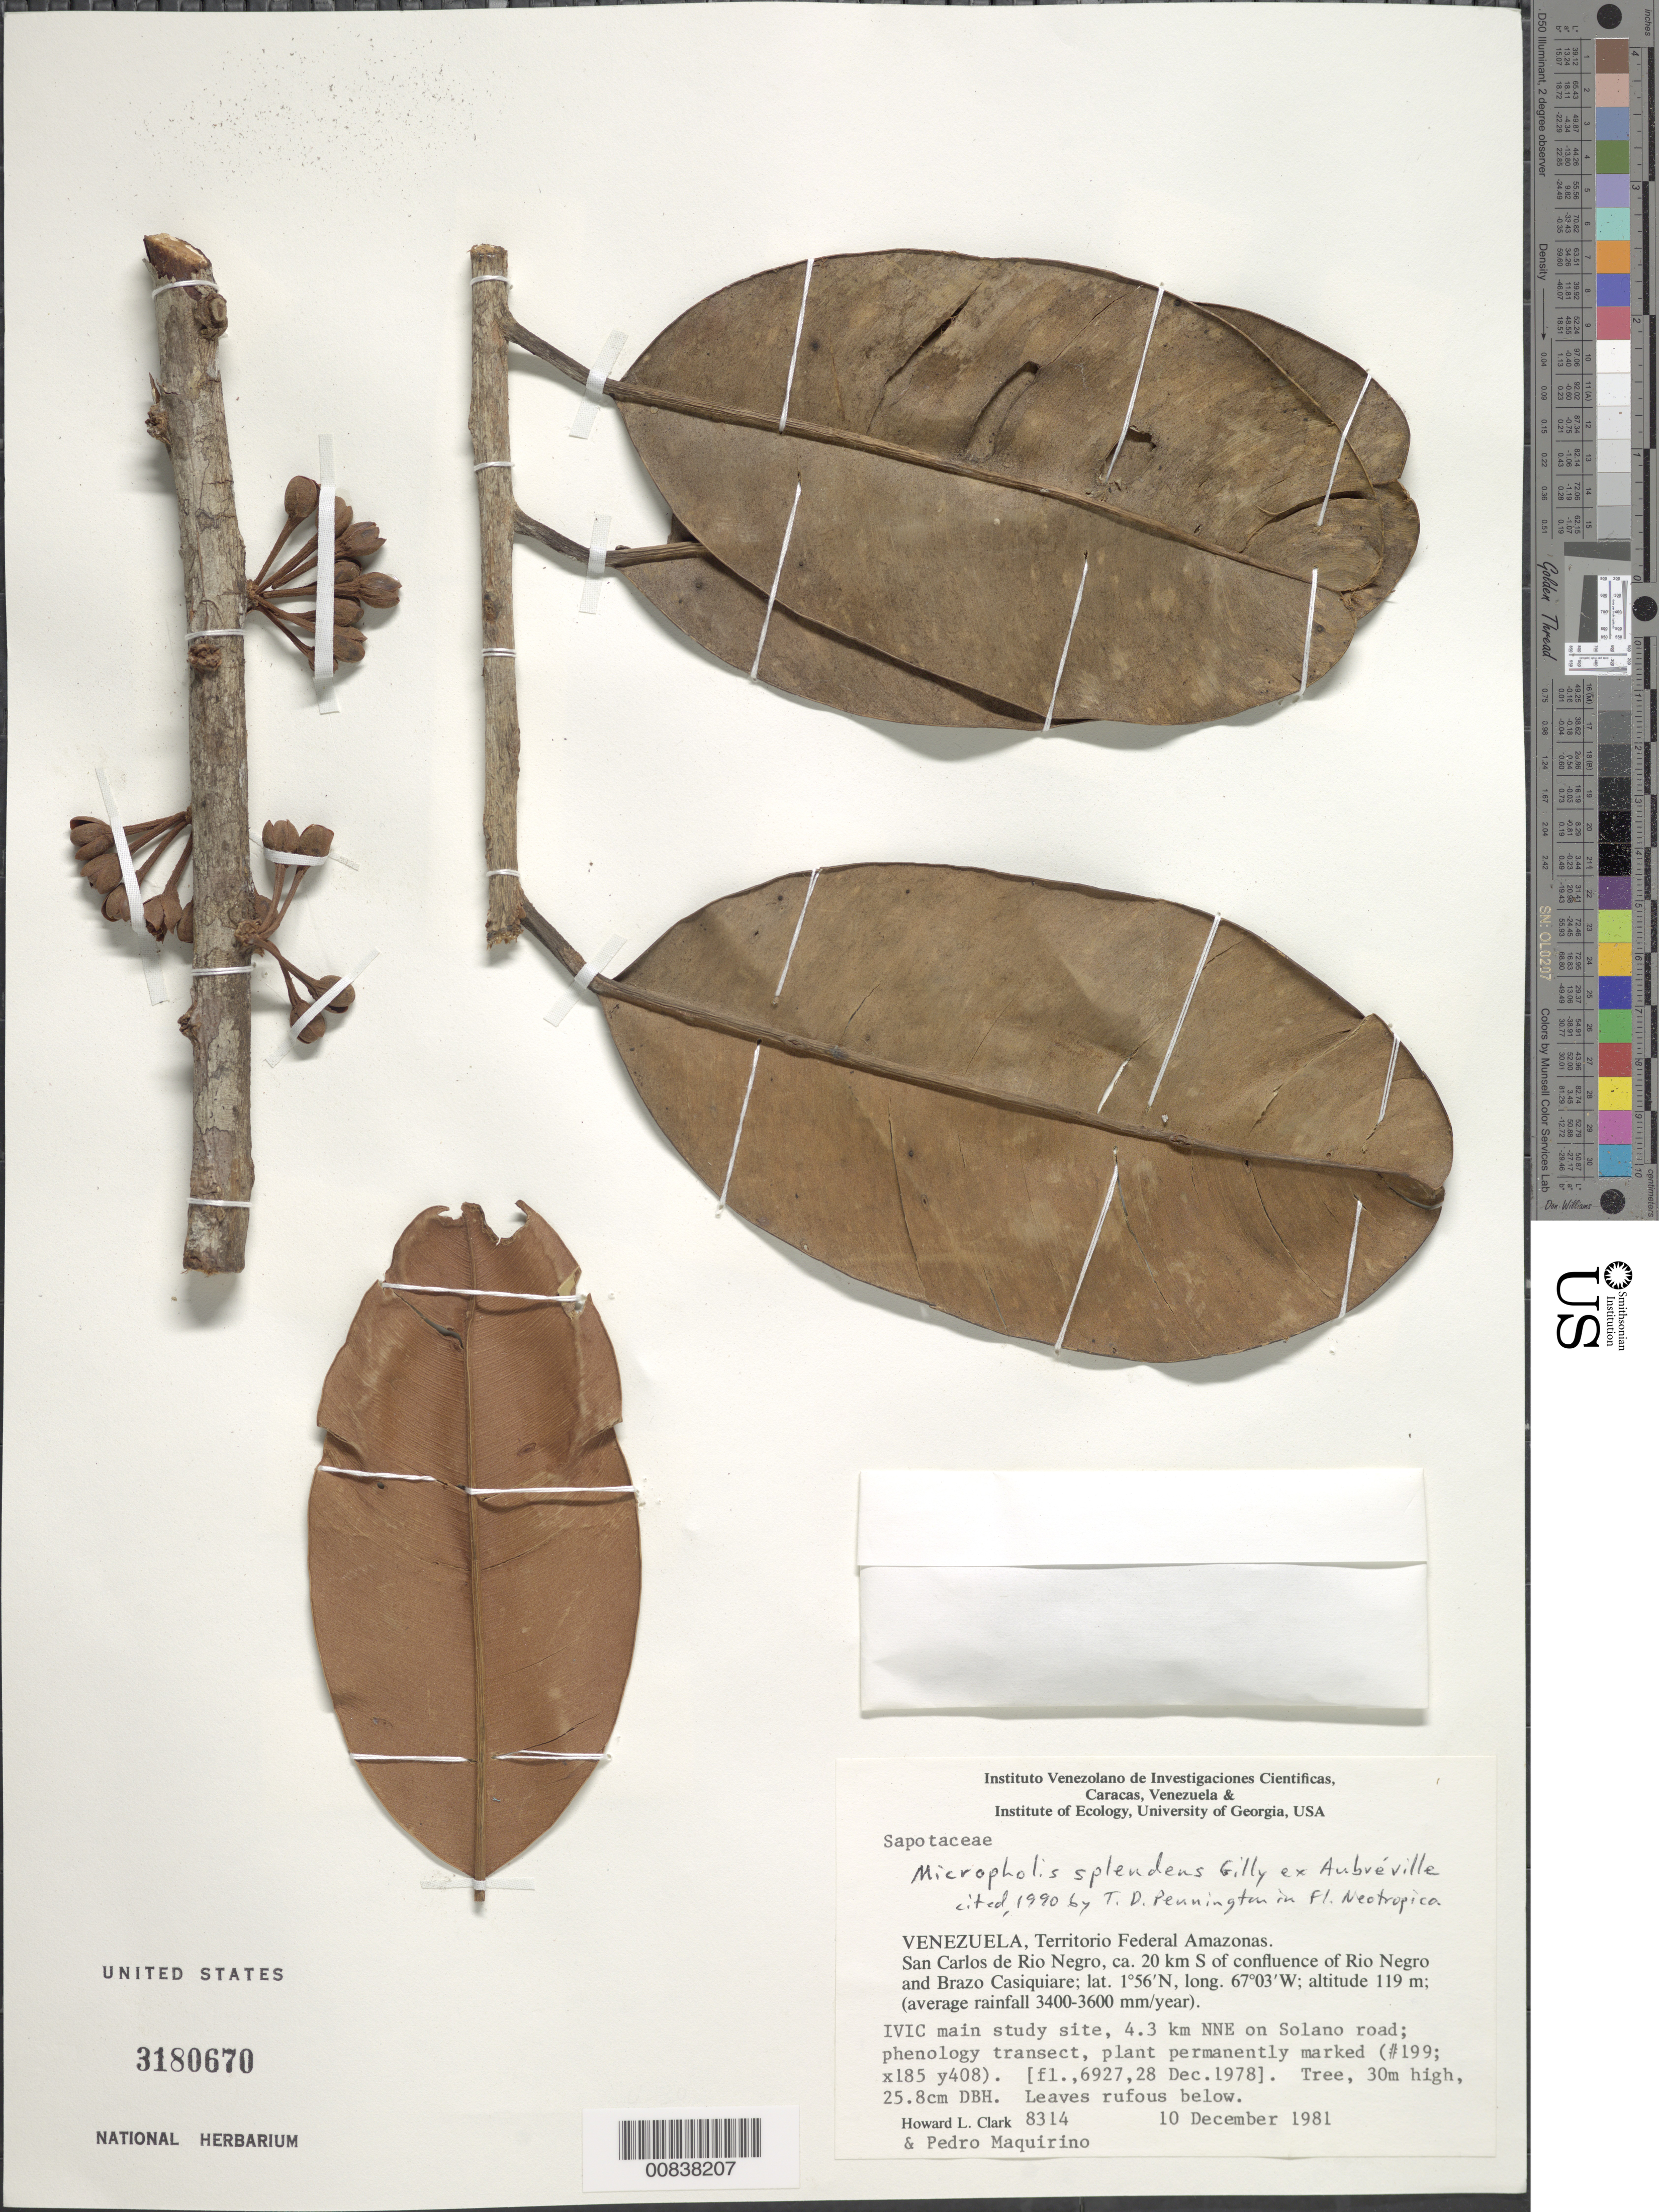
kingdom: Plantae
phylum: Tracheophyta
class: Magnoliopsida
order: Ericales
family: Sapotaceae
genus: Micropholis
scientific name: Micropholis splendens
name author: Gilly ex Aubrév.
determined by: Pennington, T. D., (K)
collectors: H. L. Clark & P. Maquirino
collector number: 8314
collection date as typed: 10-Dec-81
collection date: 1981-12-10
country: Venezuela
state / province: Amazonas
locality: San Carlos de Río Negro, ca. 20 km S of confluence of Río Negro and Brazo Casiquiare; IVIC main study site, 4.3 km NNE on Solano road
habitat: Average rainfall 3400-3600 mm/year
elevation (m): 119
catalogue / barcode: US 3180670